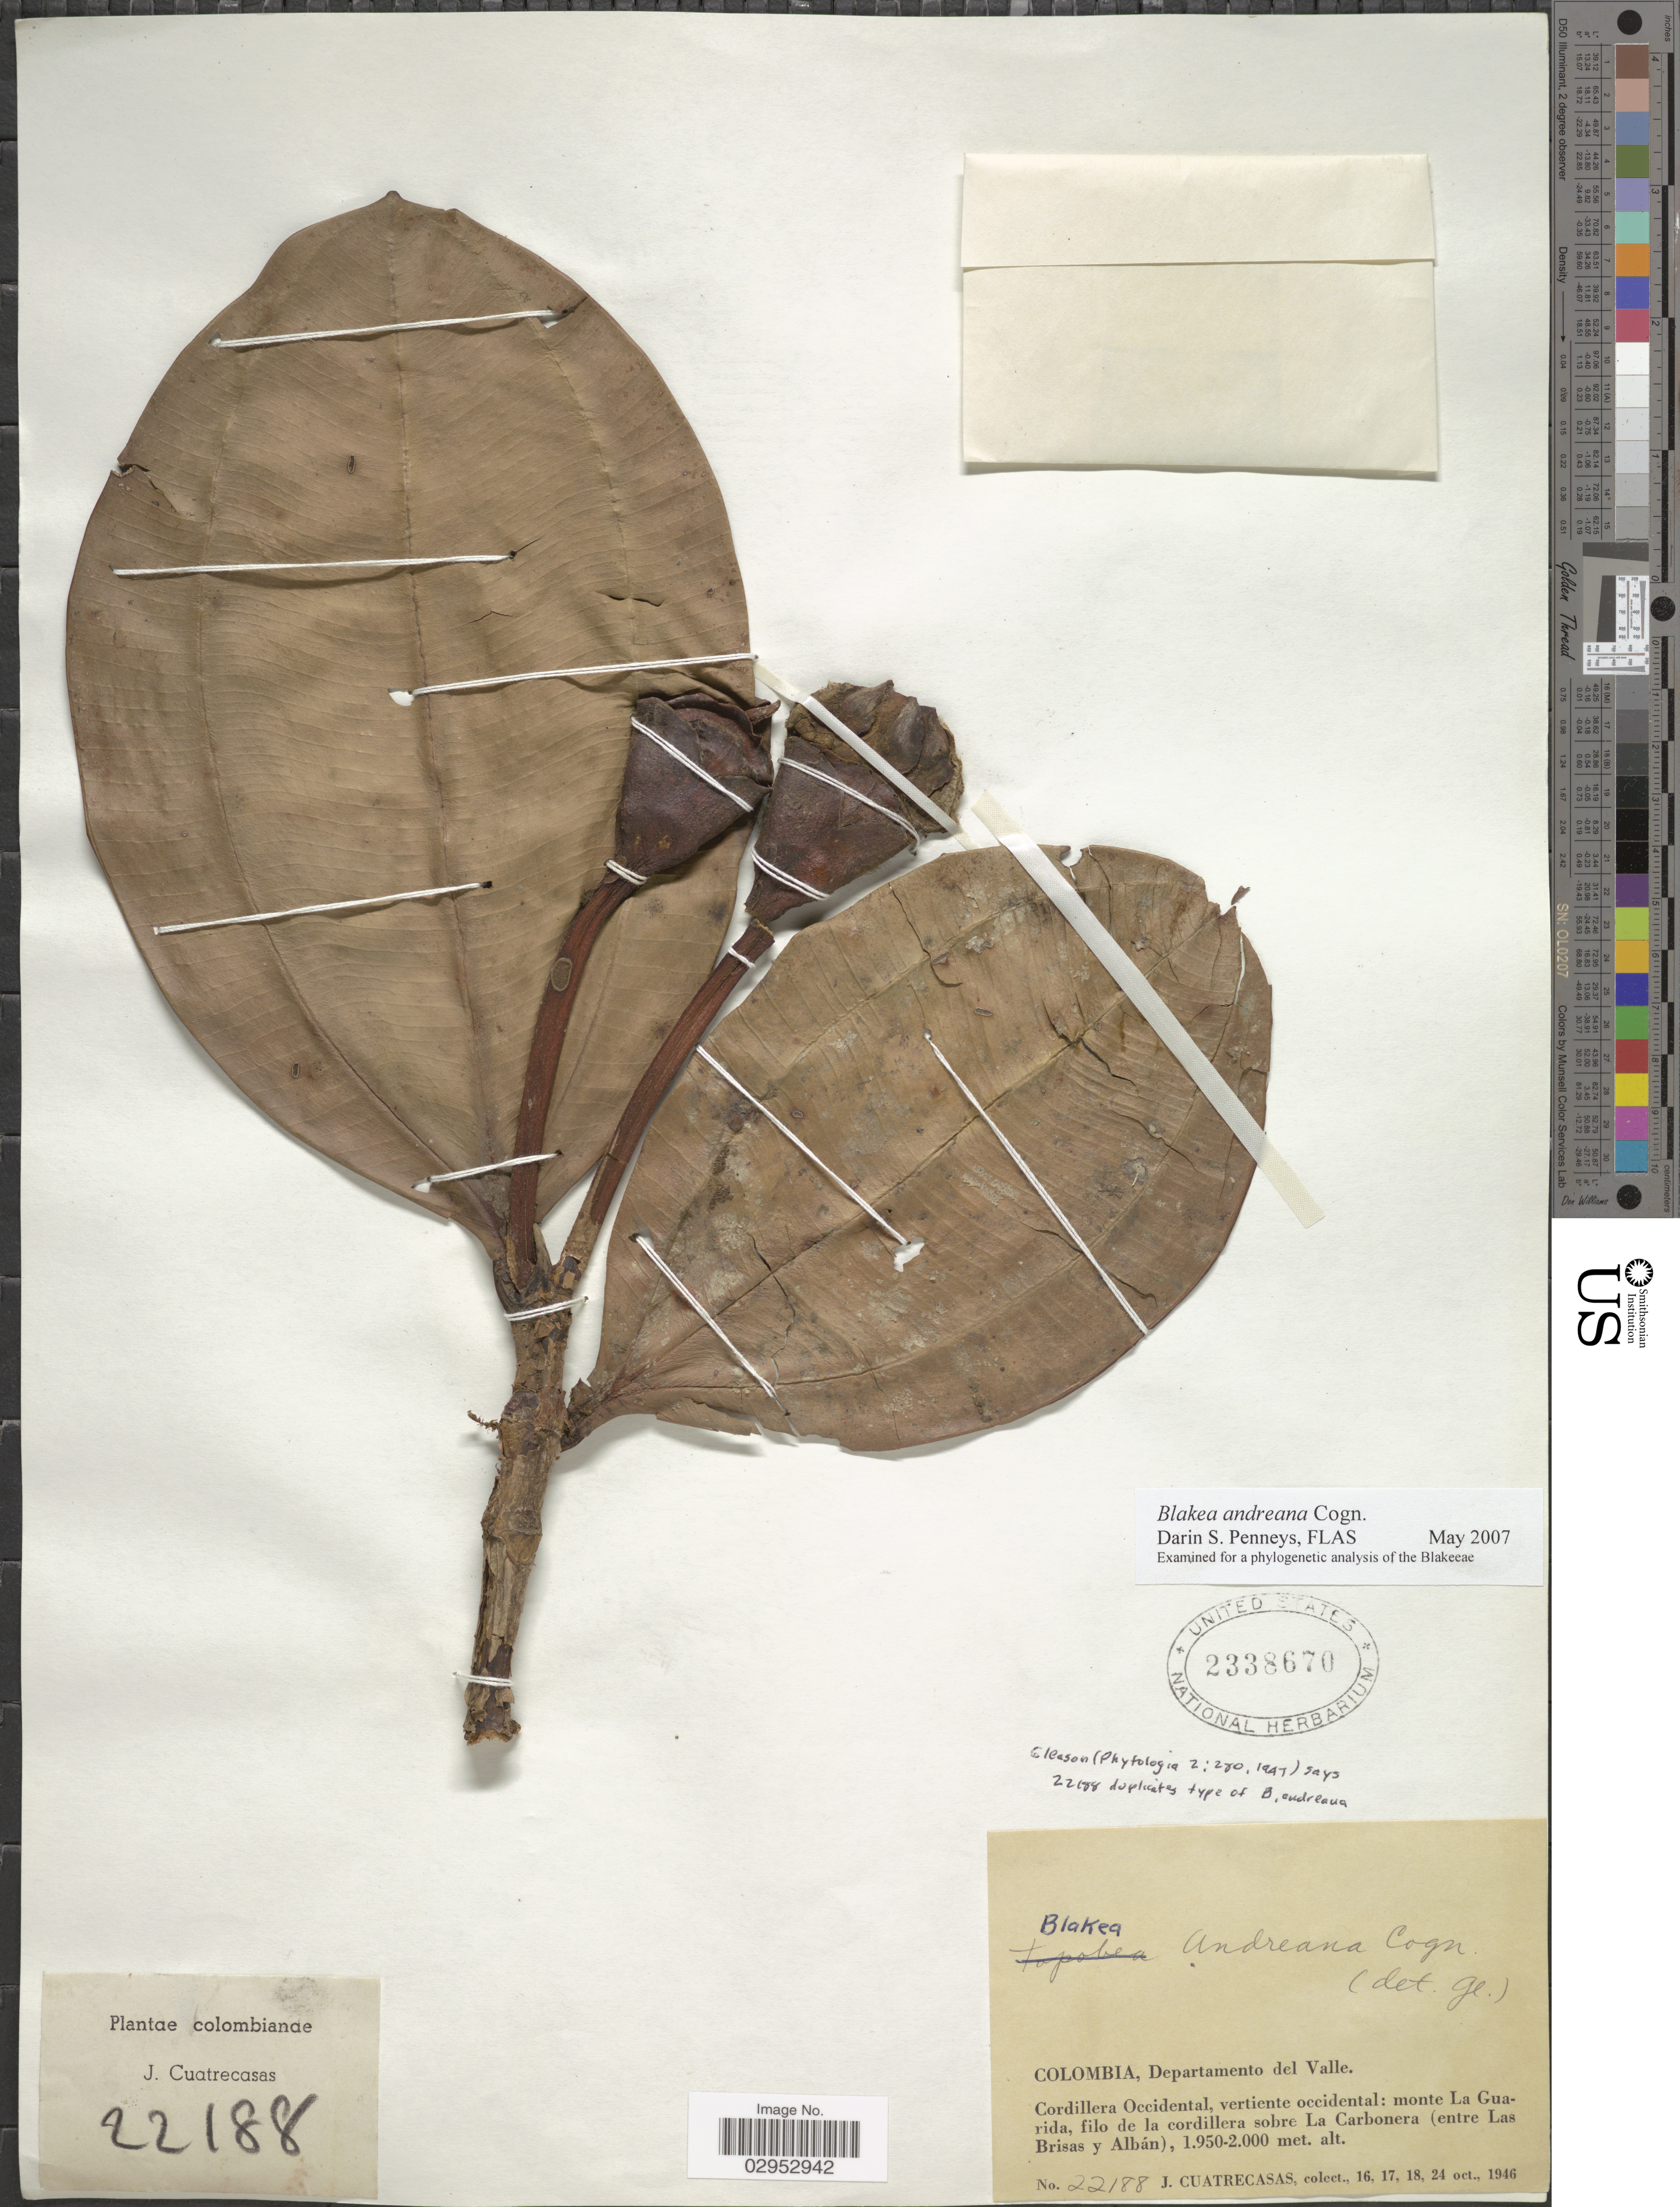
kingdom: Plantae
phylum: Tracheophyta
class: Magnoliopsida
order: Myrtales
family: Melastomataceae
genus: Blakea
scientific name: Blakea andreana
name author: Cogn.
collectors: J. Cuatrecasas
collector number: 22188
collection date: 1946-10-16/1946-10-24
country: Colombia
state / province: Valle del Cauca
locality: Departamento del Valle. Cordillera Occidental, vertiente occidental: monte La Guarida, filo de la cordillera sobre La Carbonera (entre Las Brisas y Albán).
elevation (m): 1950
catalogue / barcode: US 2338670